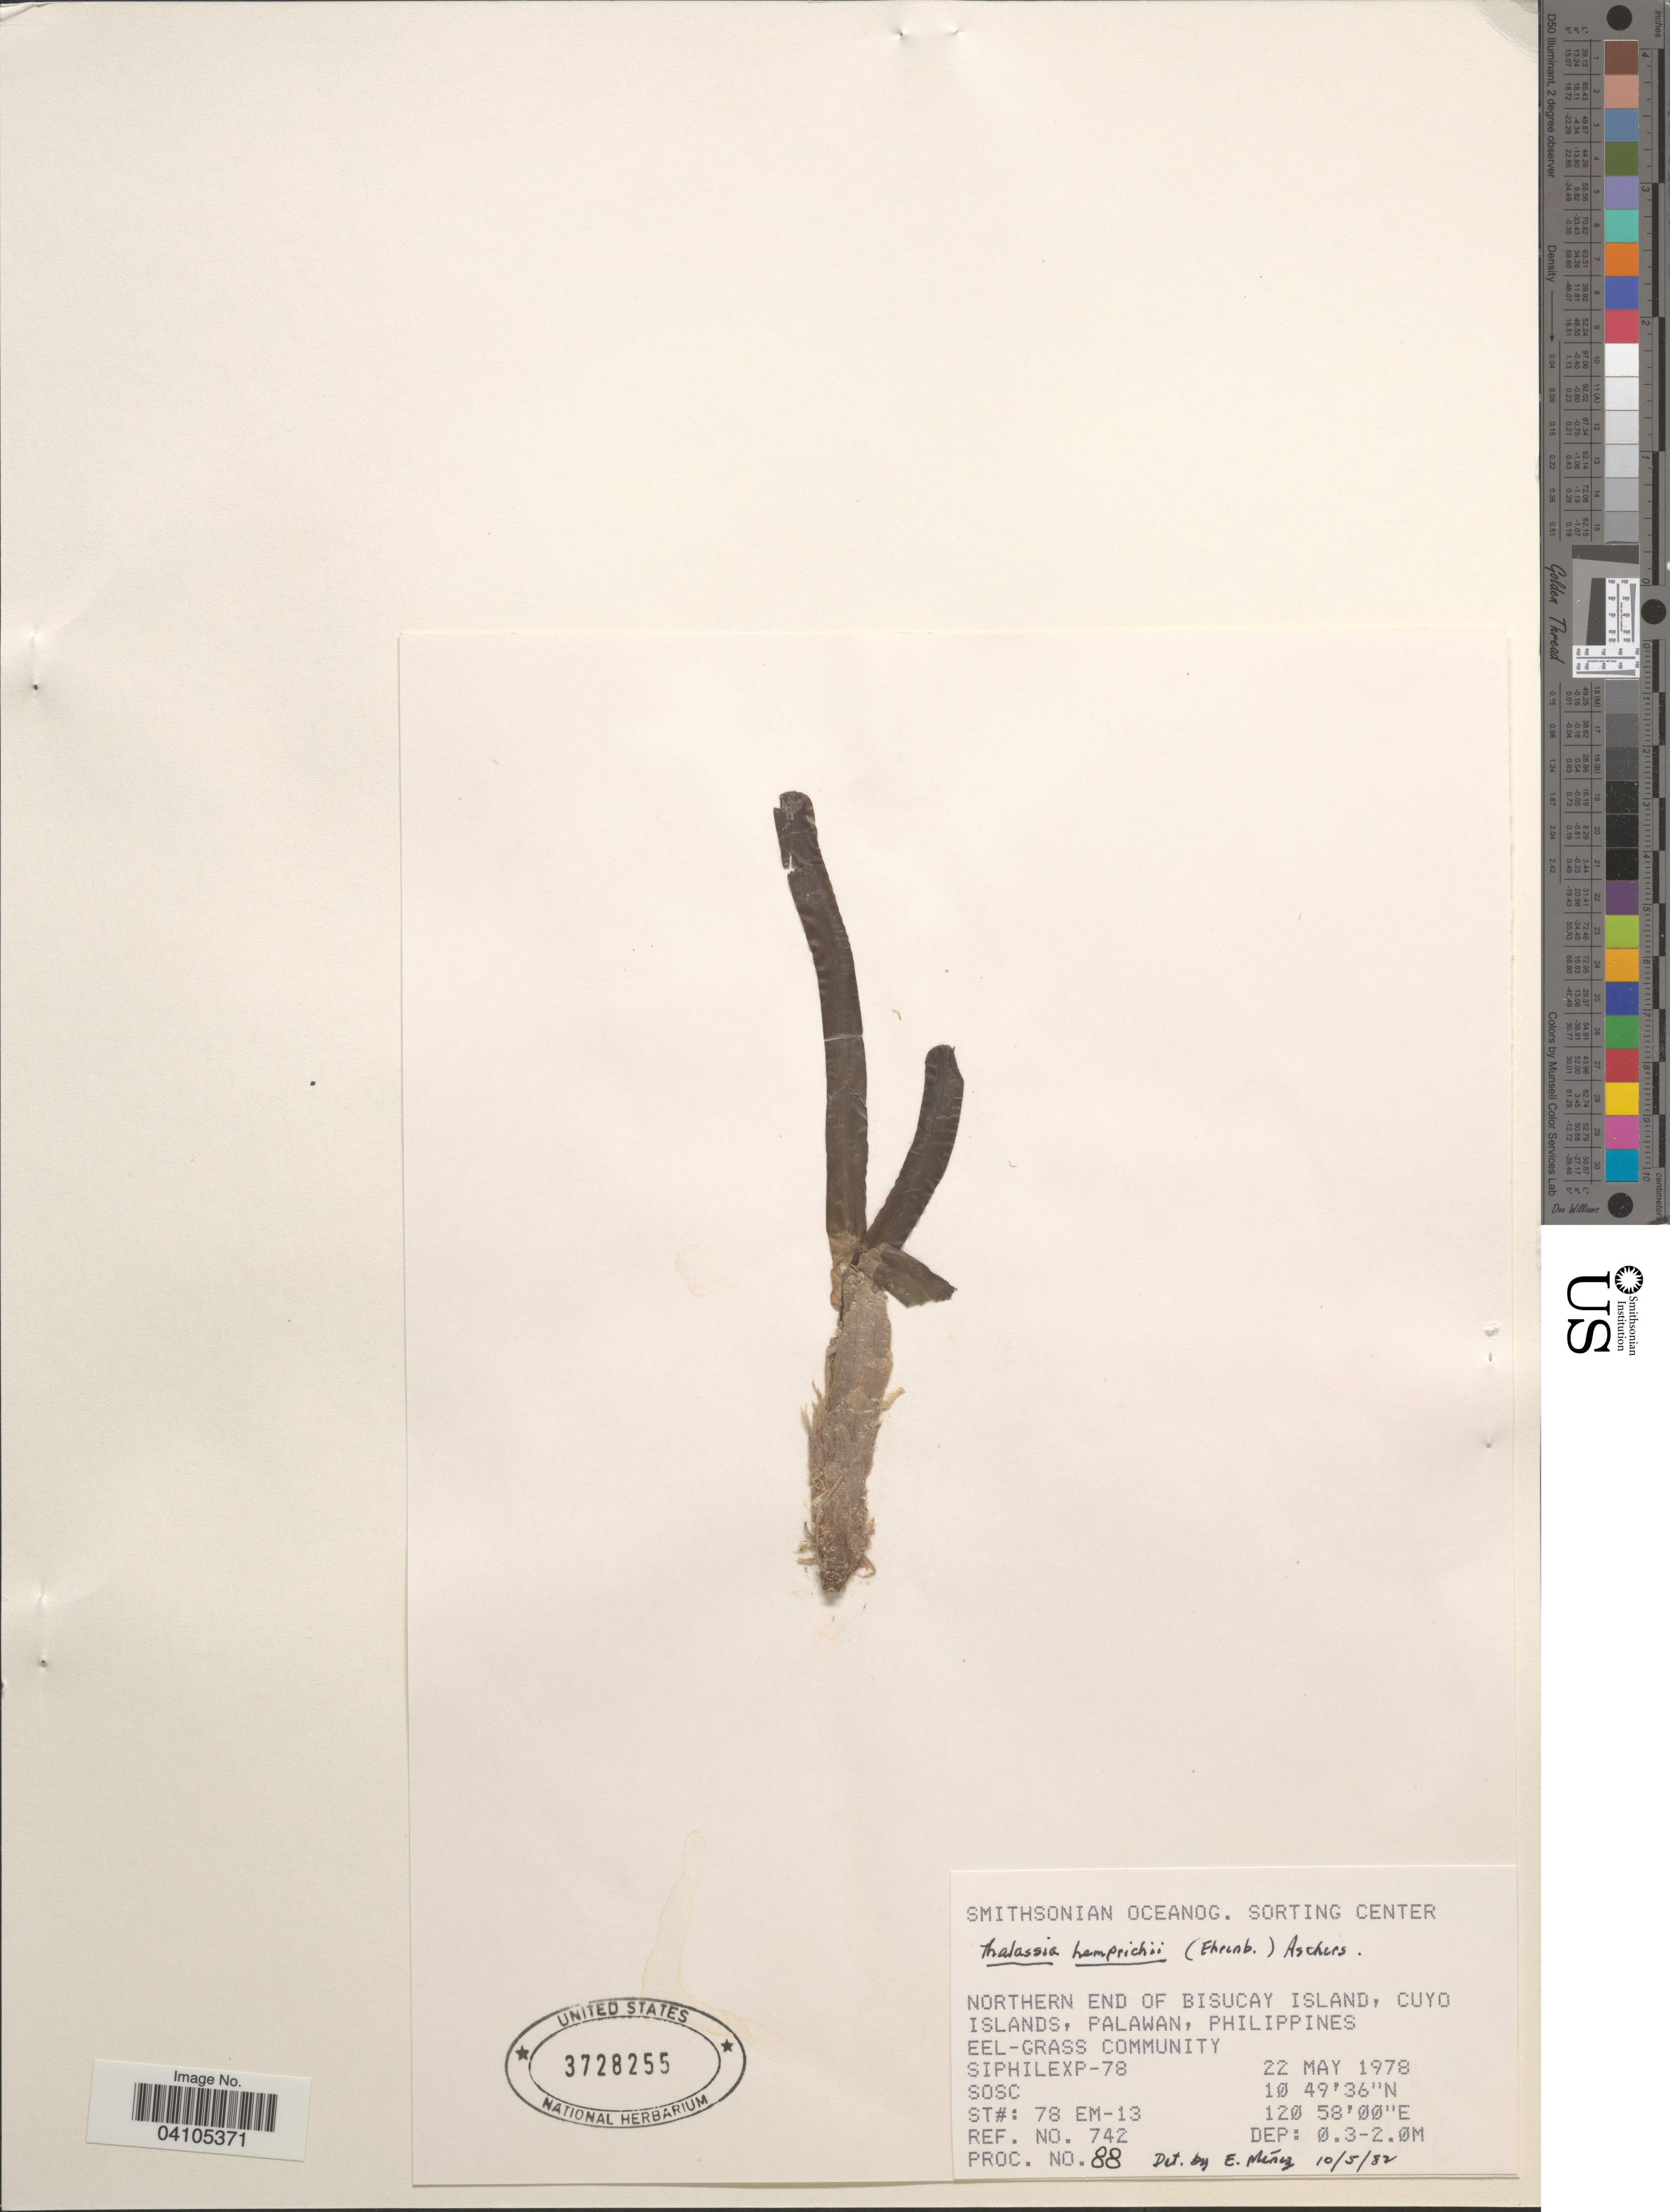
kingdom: Plantae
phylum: Tracheophyta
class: Liliopsida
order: Alismatales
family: Hydrocharitaceae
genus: Thalassia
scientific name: Thalassia hemprichii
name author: Asch.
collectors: Smithsonian Oceanographic Sorting Center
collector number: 78EM-13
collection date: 1978-05-22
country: Philippines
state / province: Mimaropa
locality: Northern end of Bisucay Island, Cuyo Islands, Palawan.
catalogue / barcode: US 3728255